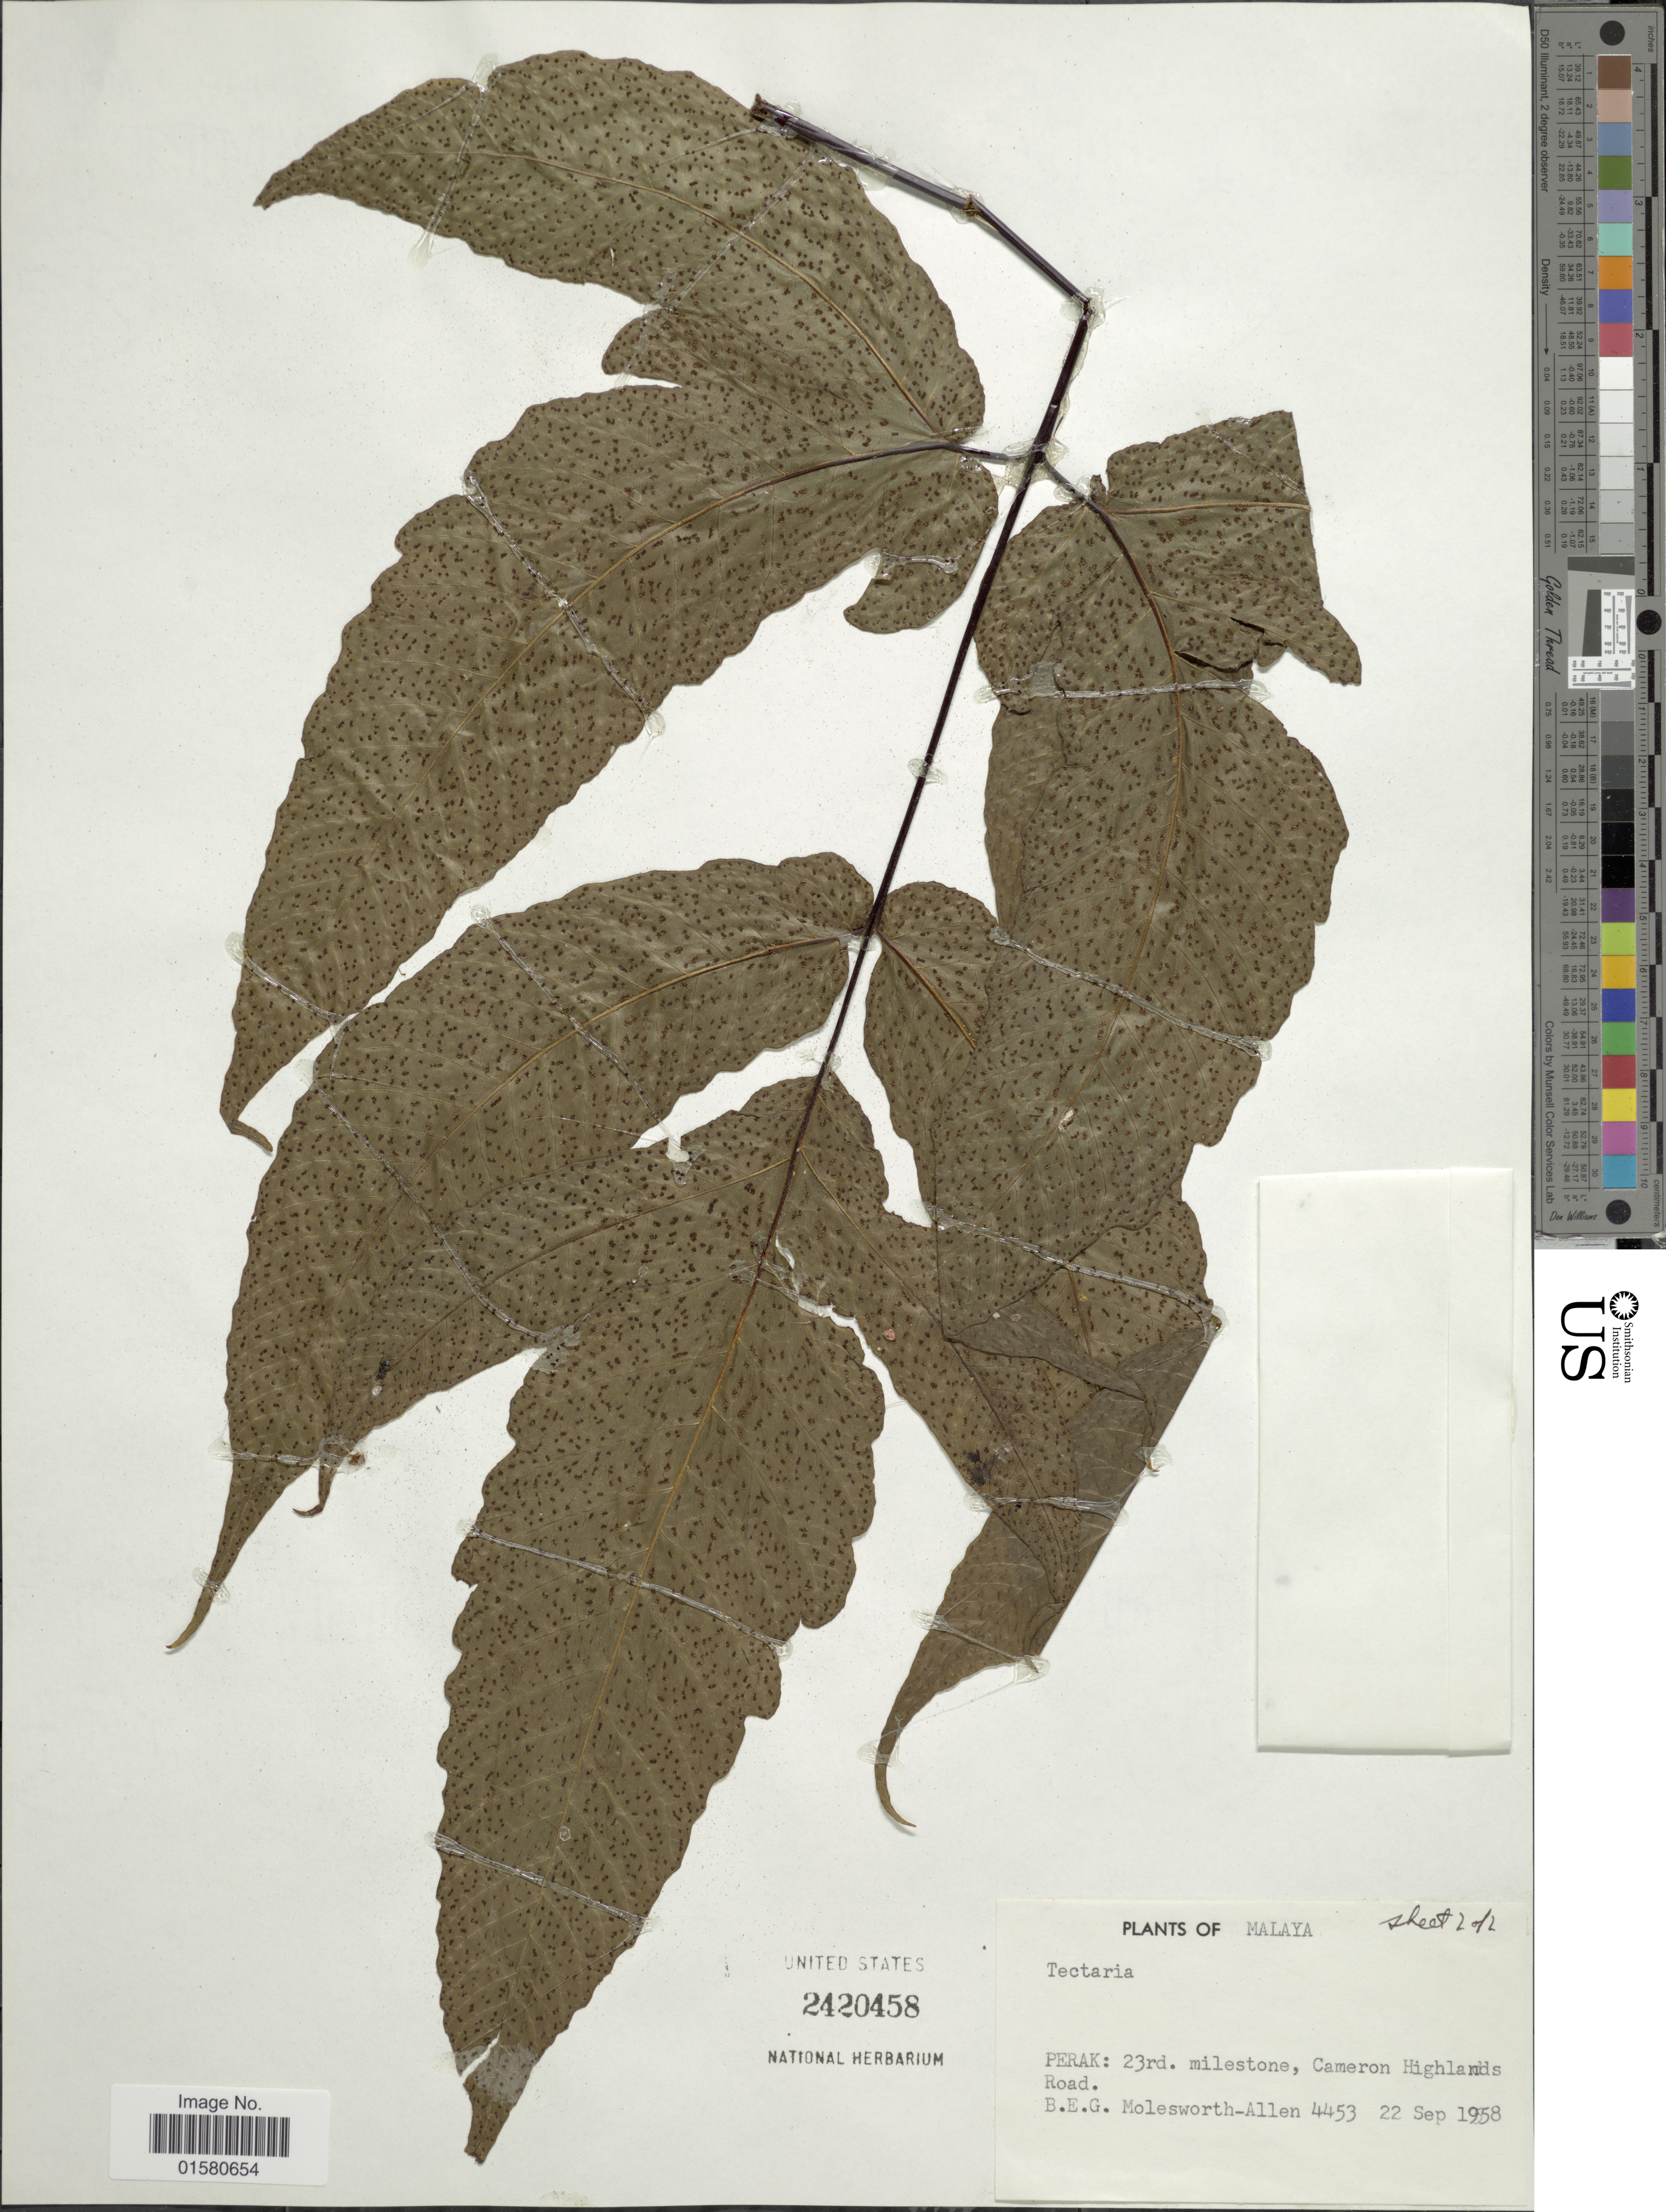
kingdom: Plantae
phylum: Tracheophyta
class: Polypodiopsida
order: Polypodiales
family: Tectariaceae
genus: Tectaria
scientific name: Tectaria sp.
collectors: B. E. G. Molesworth-Allen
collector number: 4453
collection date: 1958-09-22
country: Malaysia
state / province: Perak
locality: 23rd. milestone, Cameron Highlands Road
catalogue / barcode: US 2420458